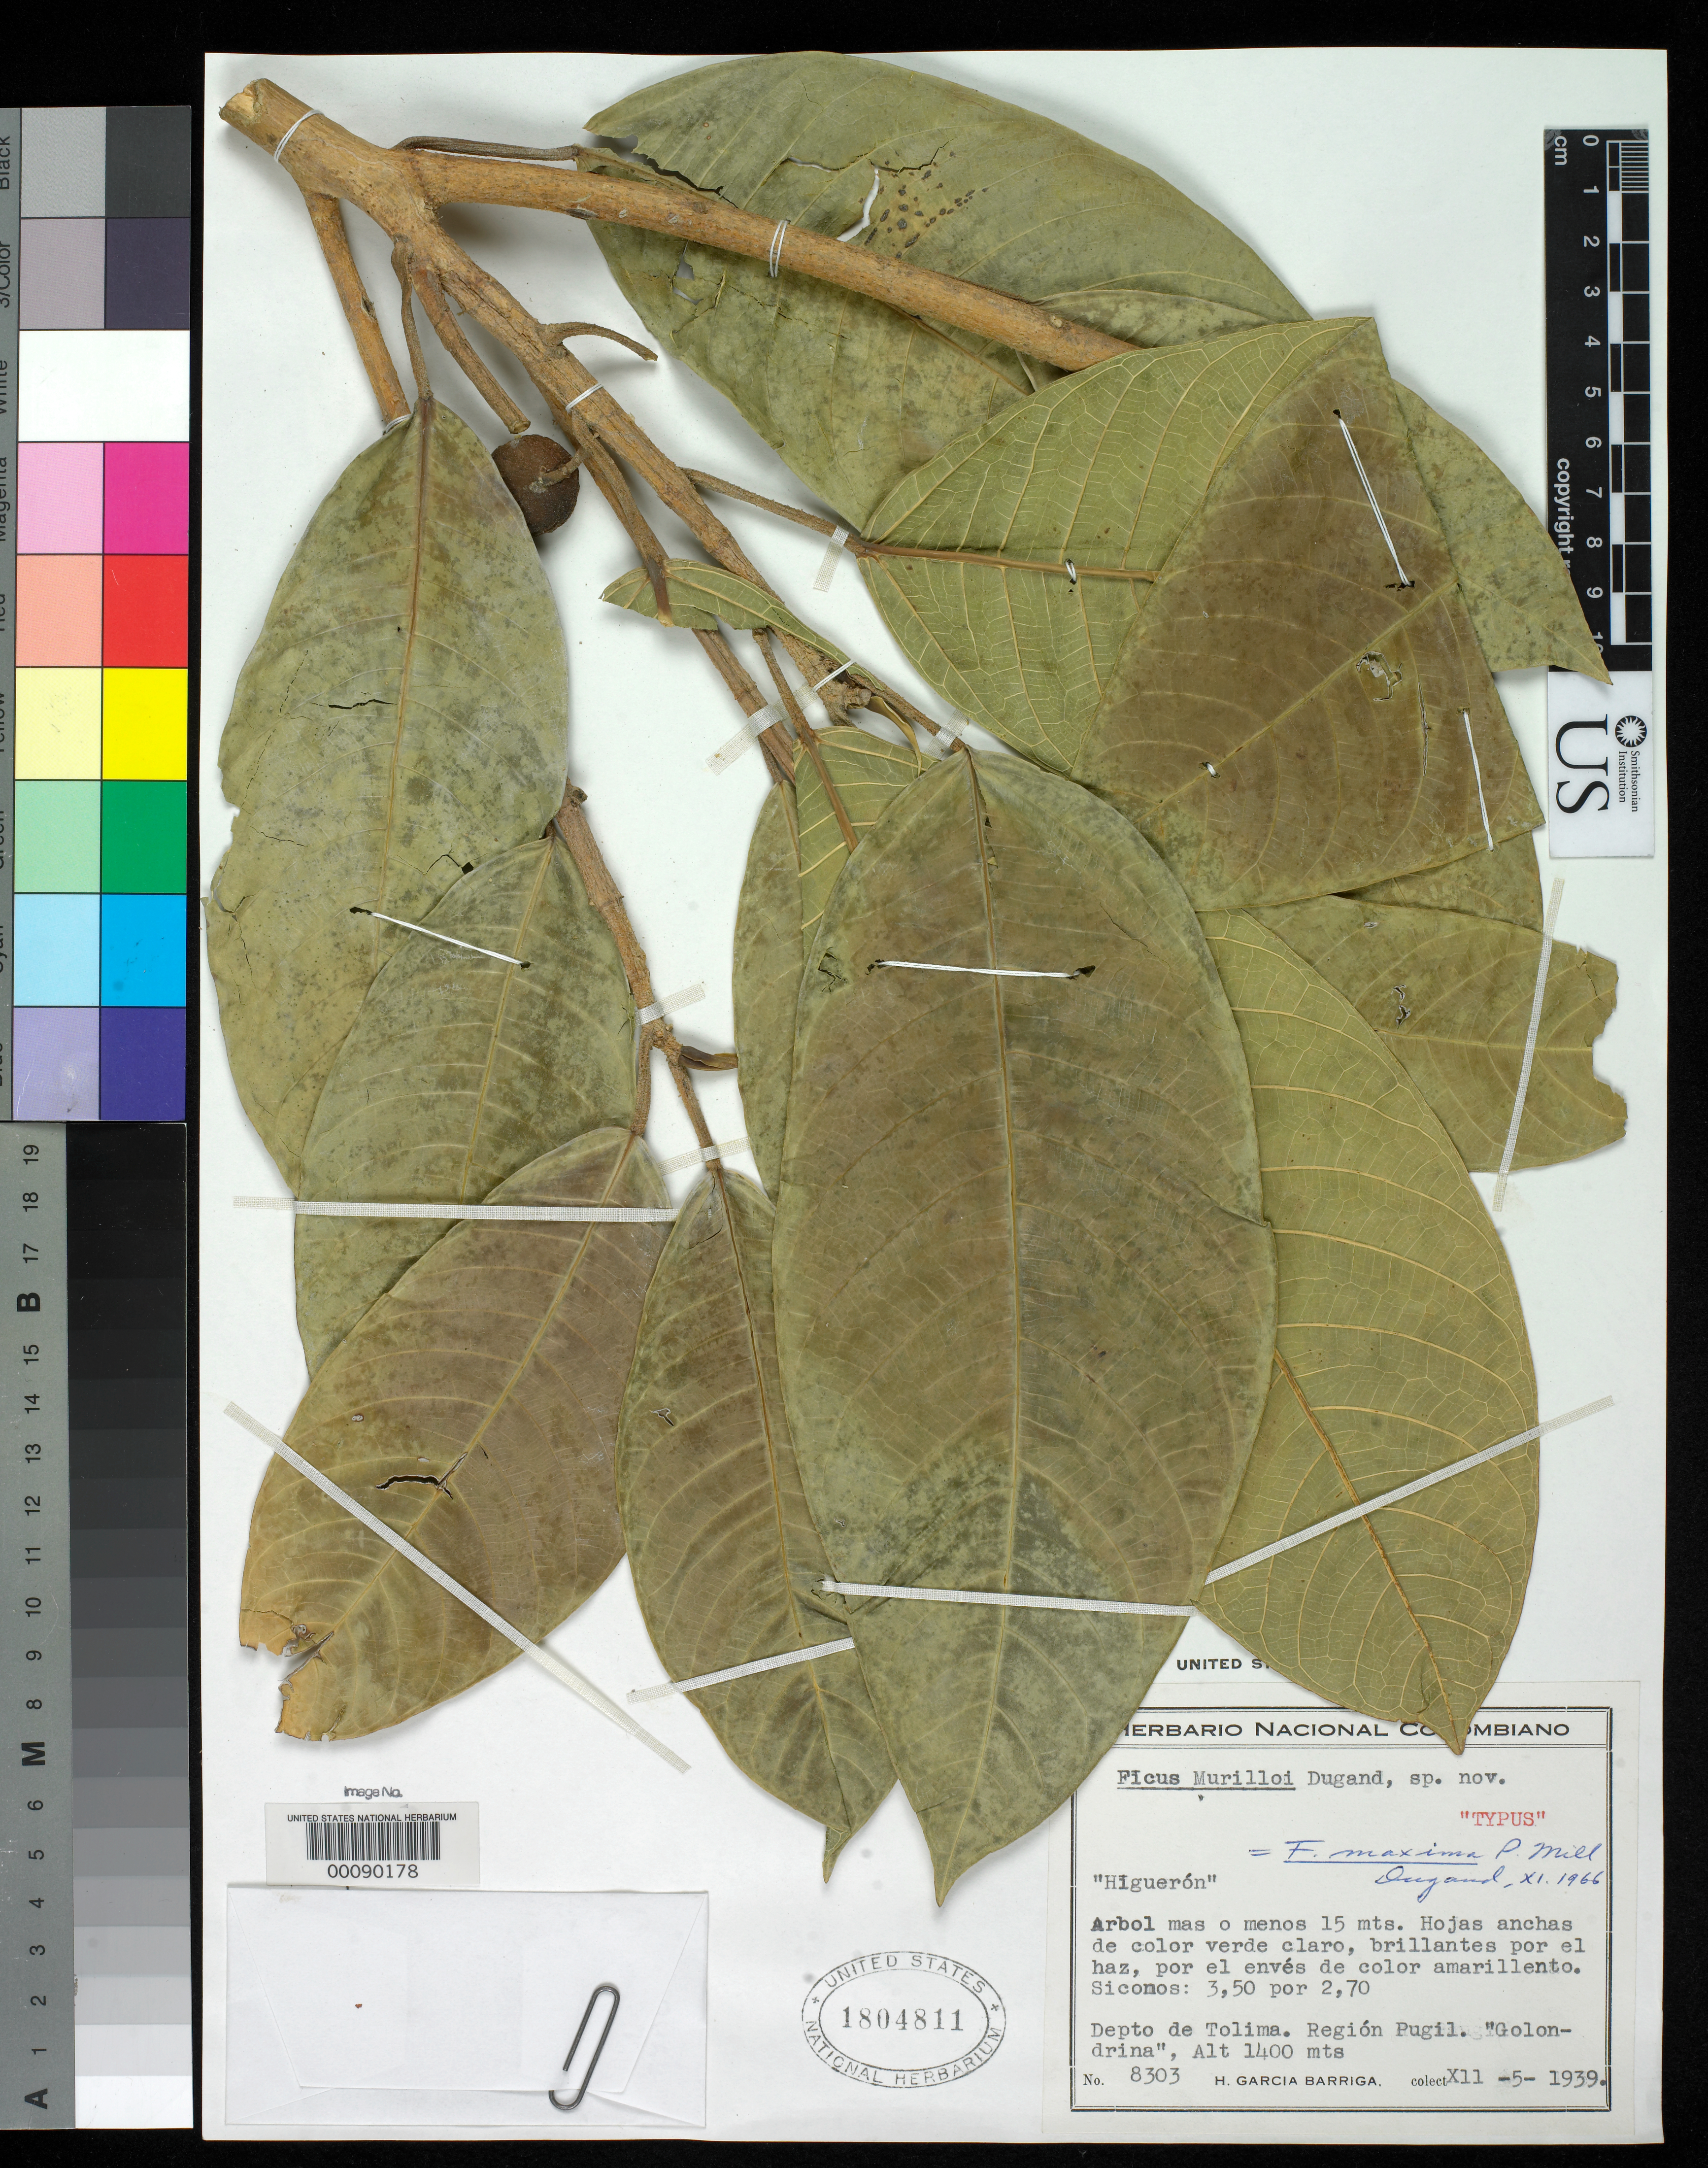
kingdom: Plantae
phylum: Tracheophyta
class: Magnoliopsida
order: Rosales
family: Moraceae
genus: Ficus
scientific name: Ficus murilloi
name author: Dugand G.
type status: Isotype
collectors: H. García Barriga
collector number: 8303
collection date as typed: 05 Dec 1939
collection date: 1939-12-05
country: Colombia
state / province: Tolima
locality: Region Paugil, Colondrina.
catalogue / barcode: US 1804811